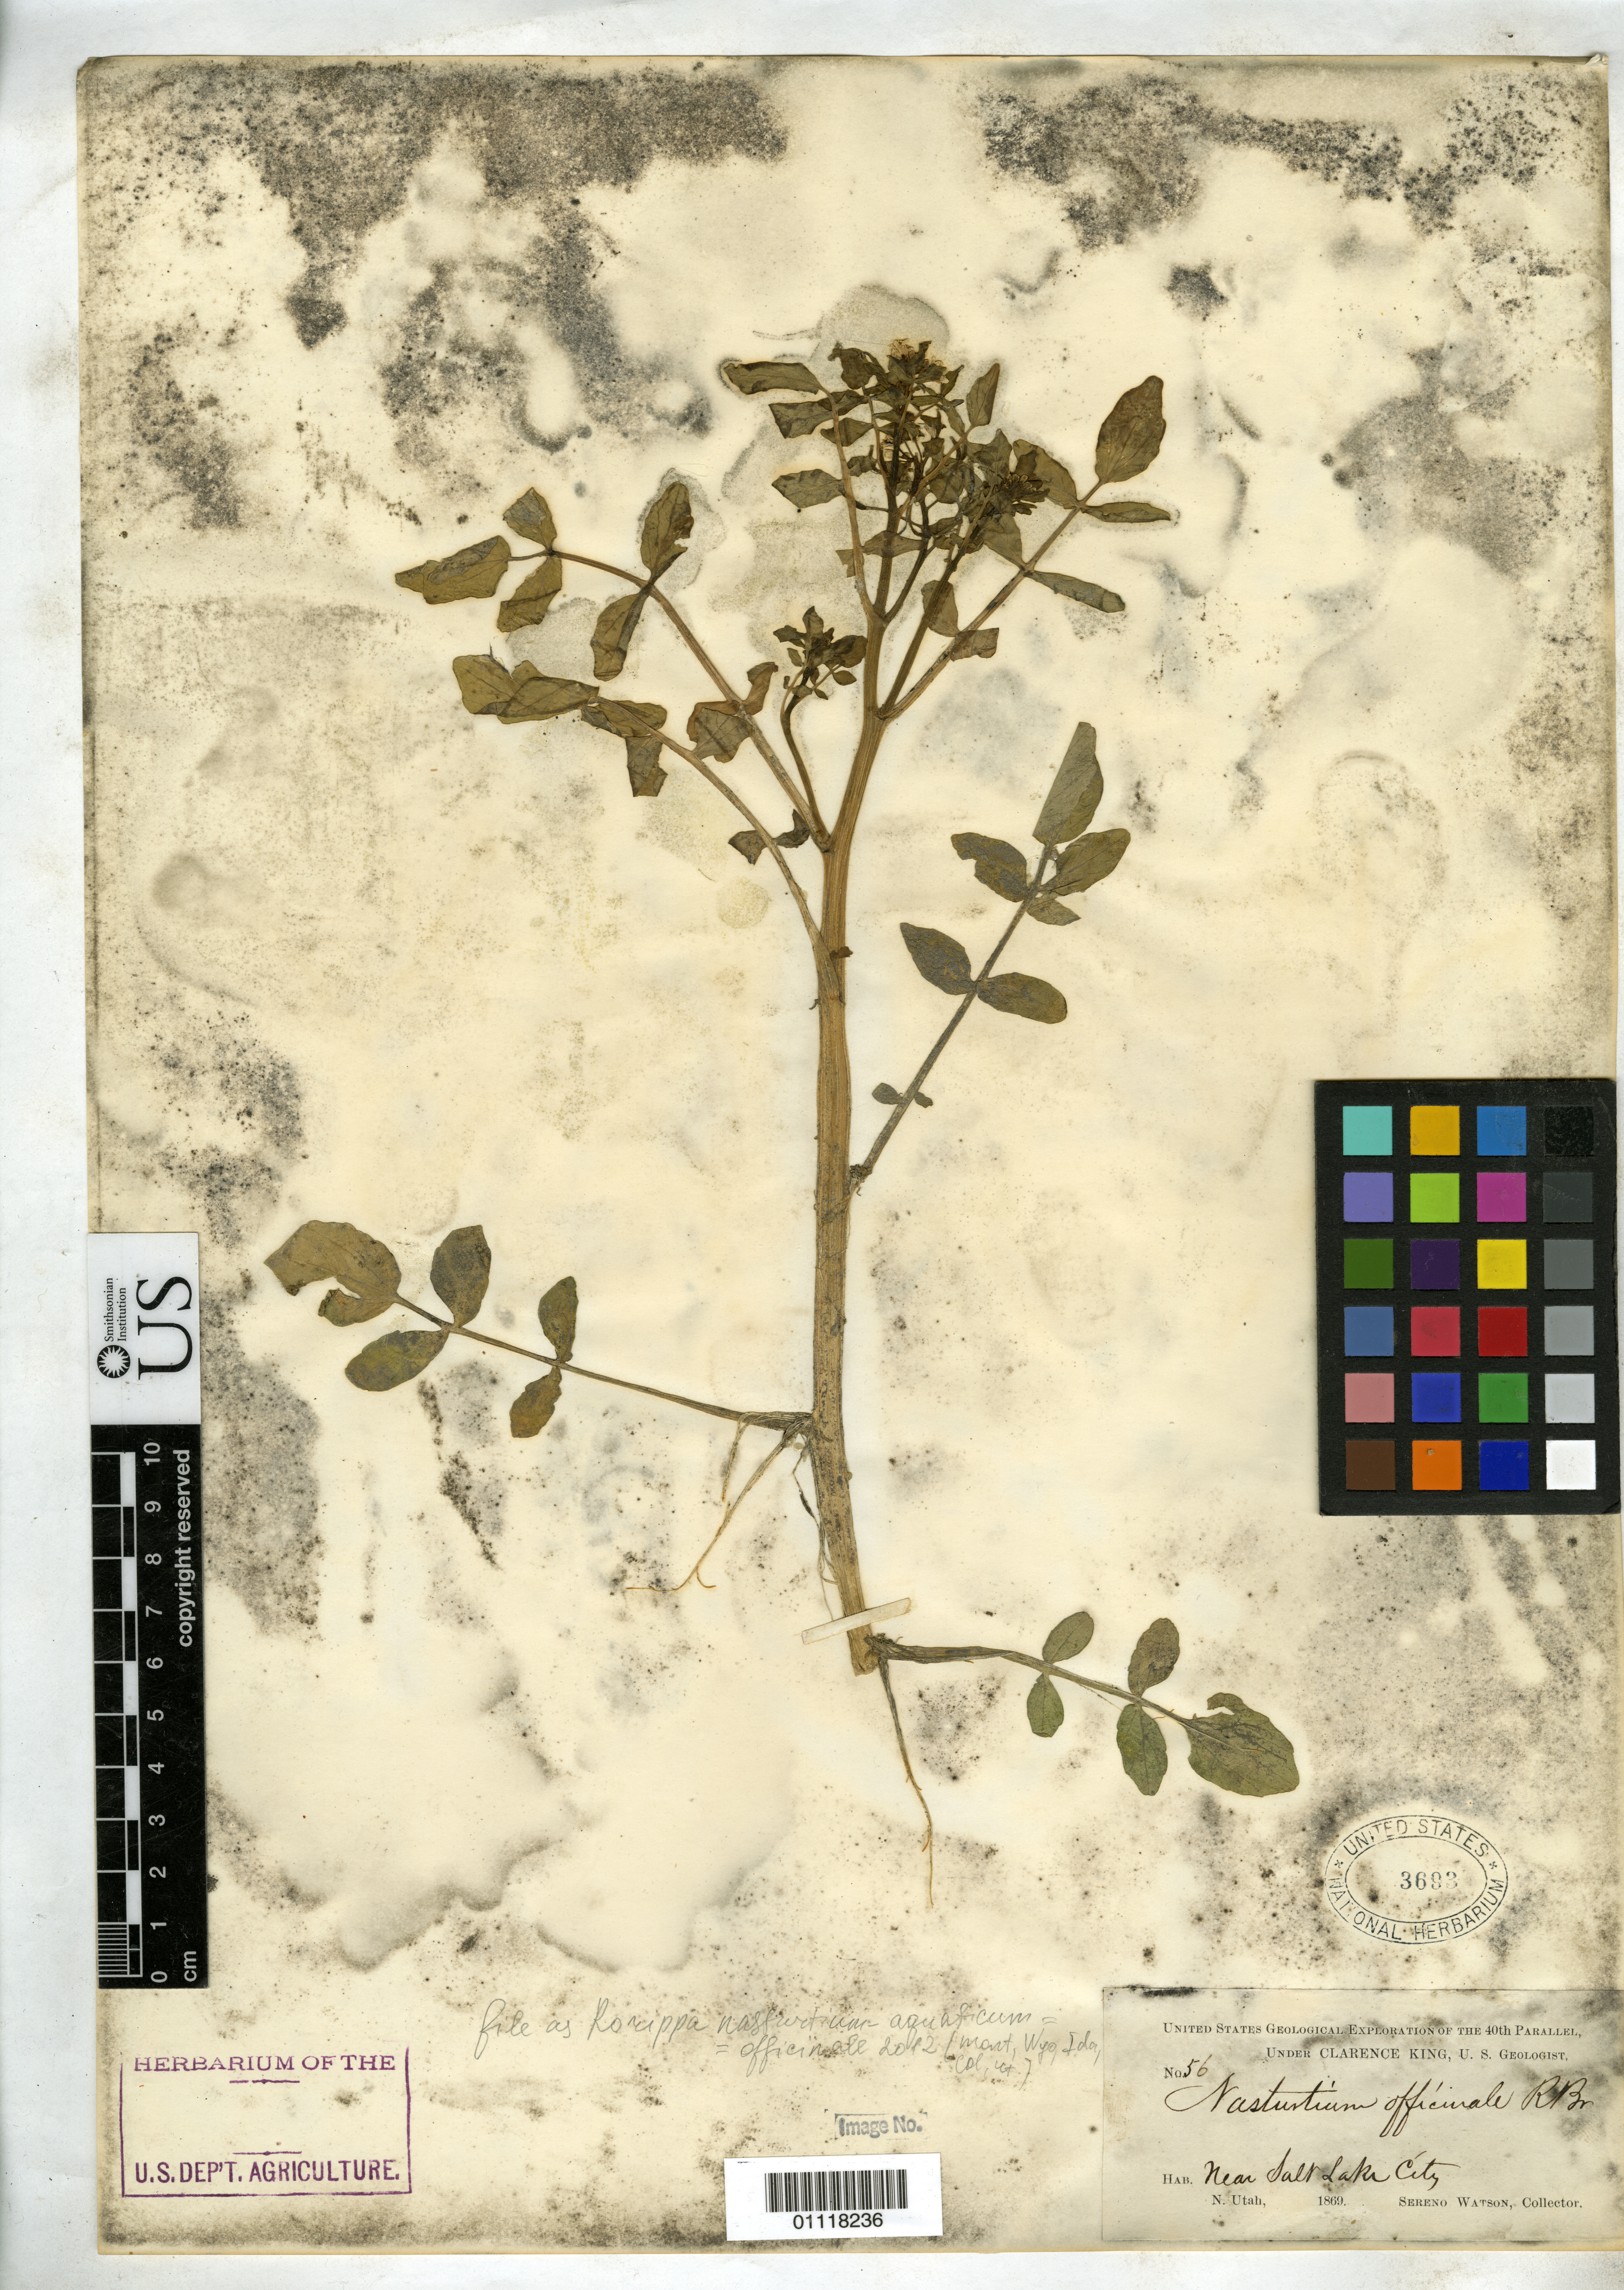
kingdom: Plantae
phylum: Tracheophyta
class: Magnoliopsida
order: Brassicales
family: Brassicaceae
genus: Rorippa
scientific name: Rorippa nasturtium-aquaticum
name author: (L.) Hayek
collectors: S. Watson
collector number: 56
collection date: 1869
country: United States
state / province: Utah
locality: near Salt Lake City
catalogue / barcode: US 3693